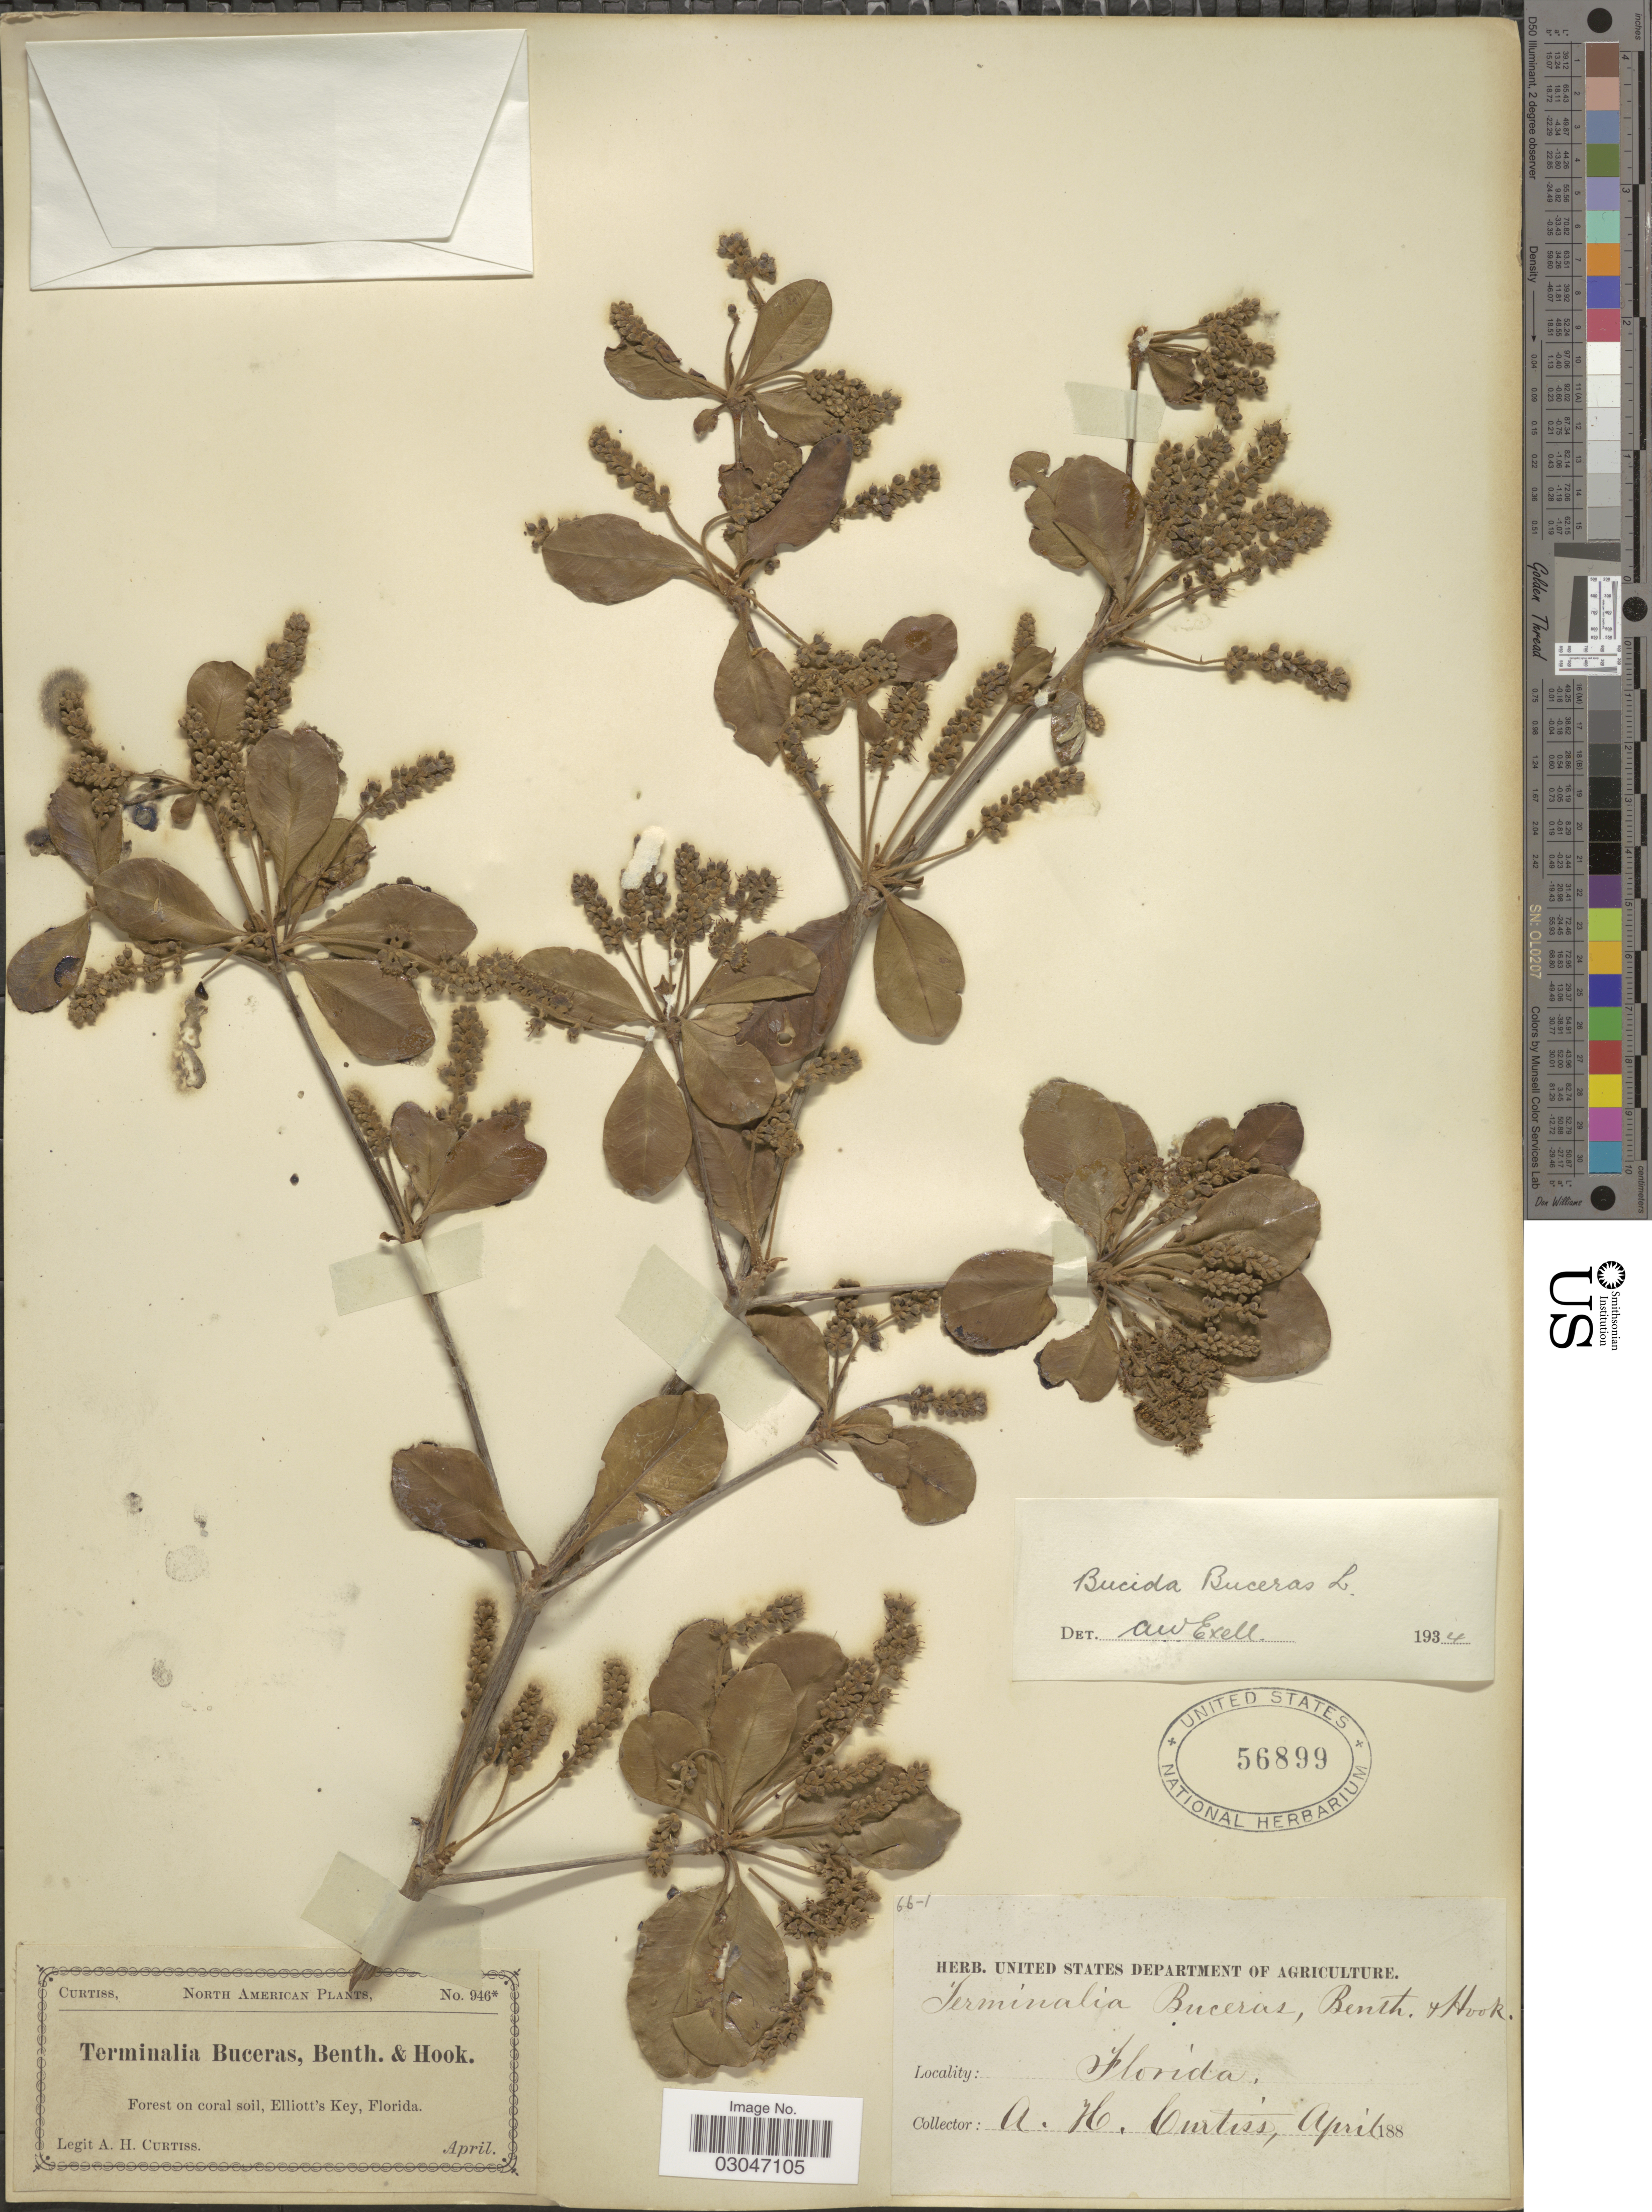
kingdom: Plantae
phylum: Tracheophyta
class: Magnoliopsida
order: Myrtales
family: Combretaceae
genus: Terminalia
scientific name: Terminalia buceras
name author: (L.) C. Wright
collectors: A. H. Curtiss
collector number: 946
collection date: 1888-04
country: United States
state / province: Florida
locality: Forest on coral soil, Elliott's Key.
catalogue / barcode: US 56899